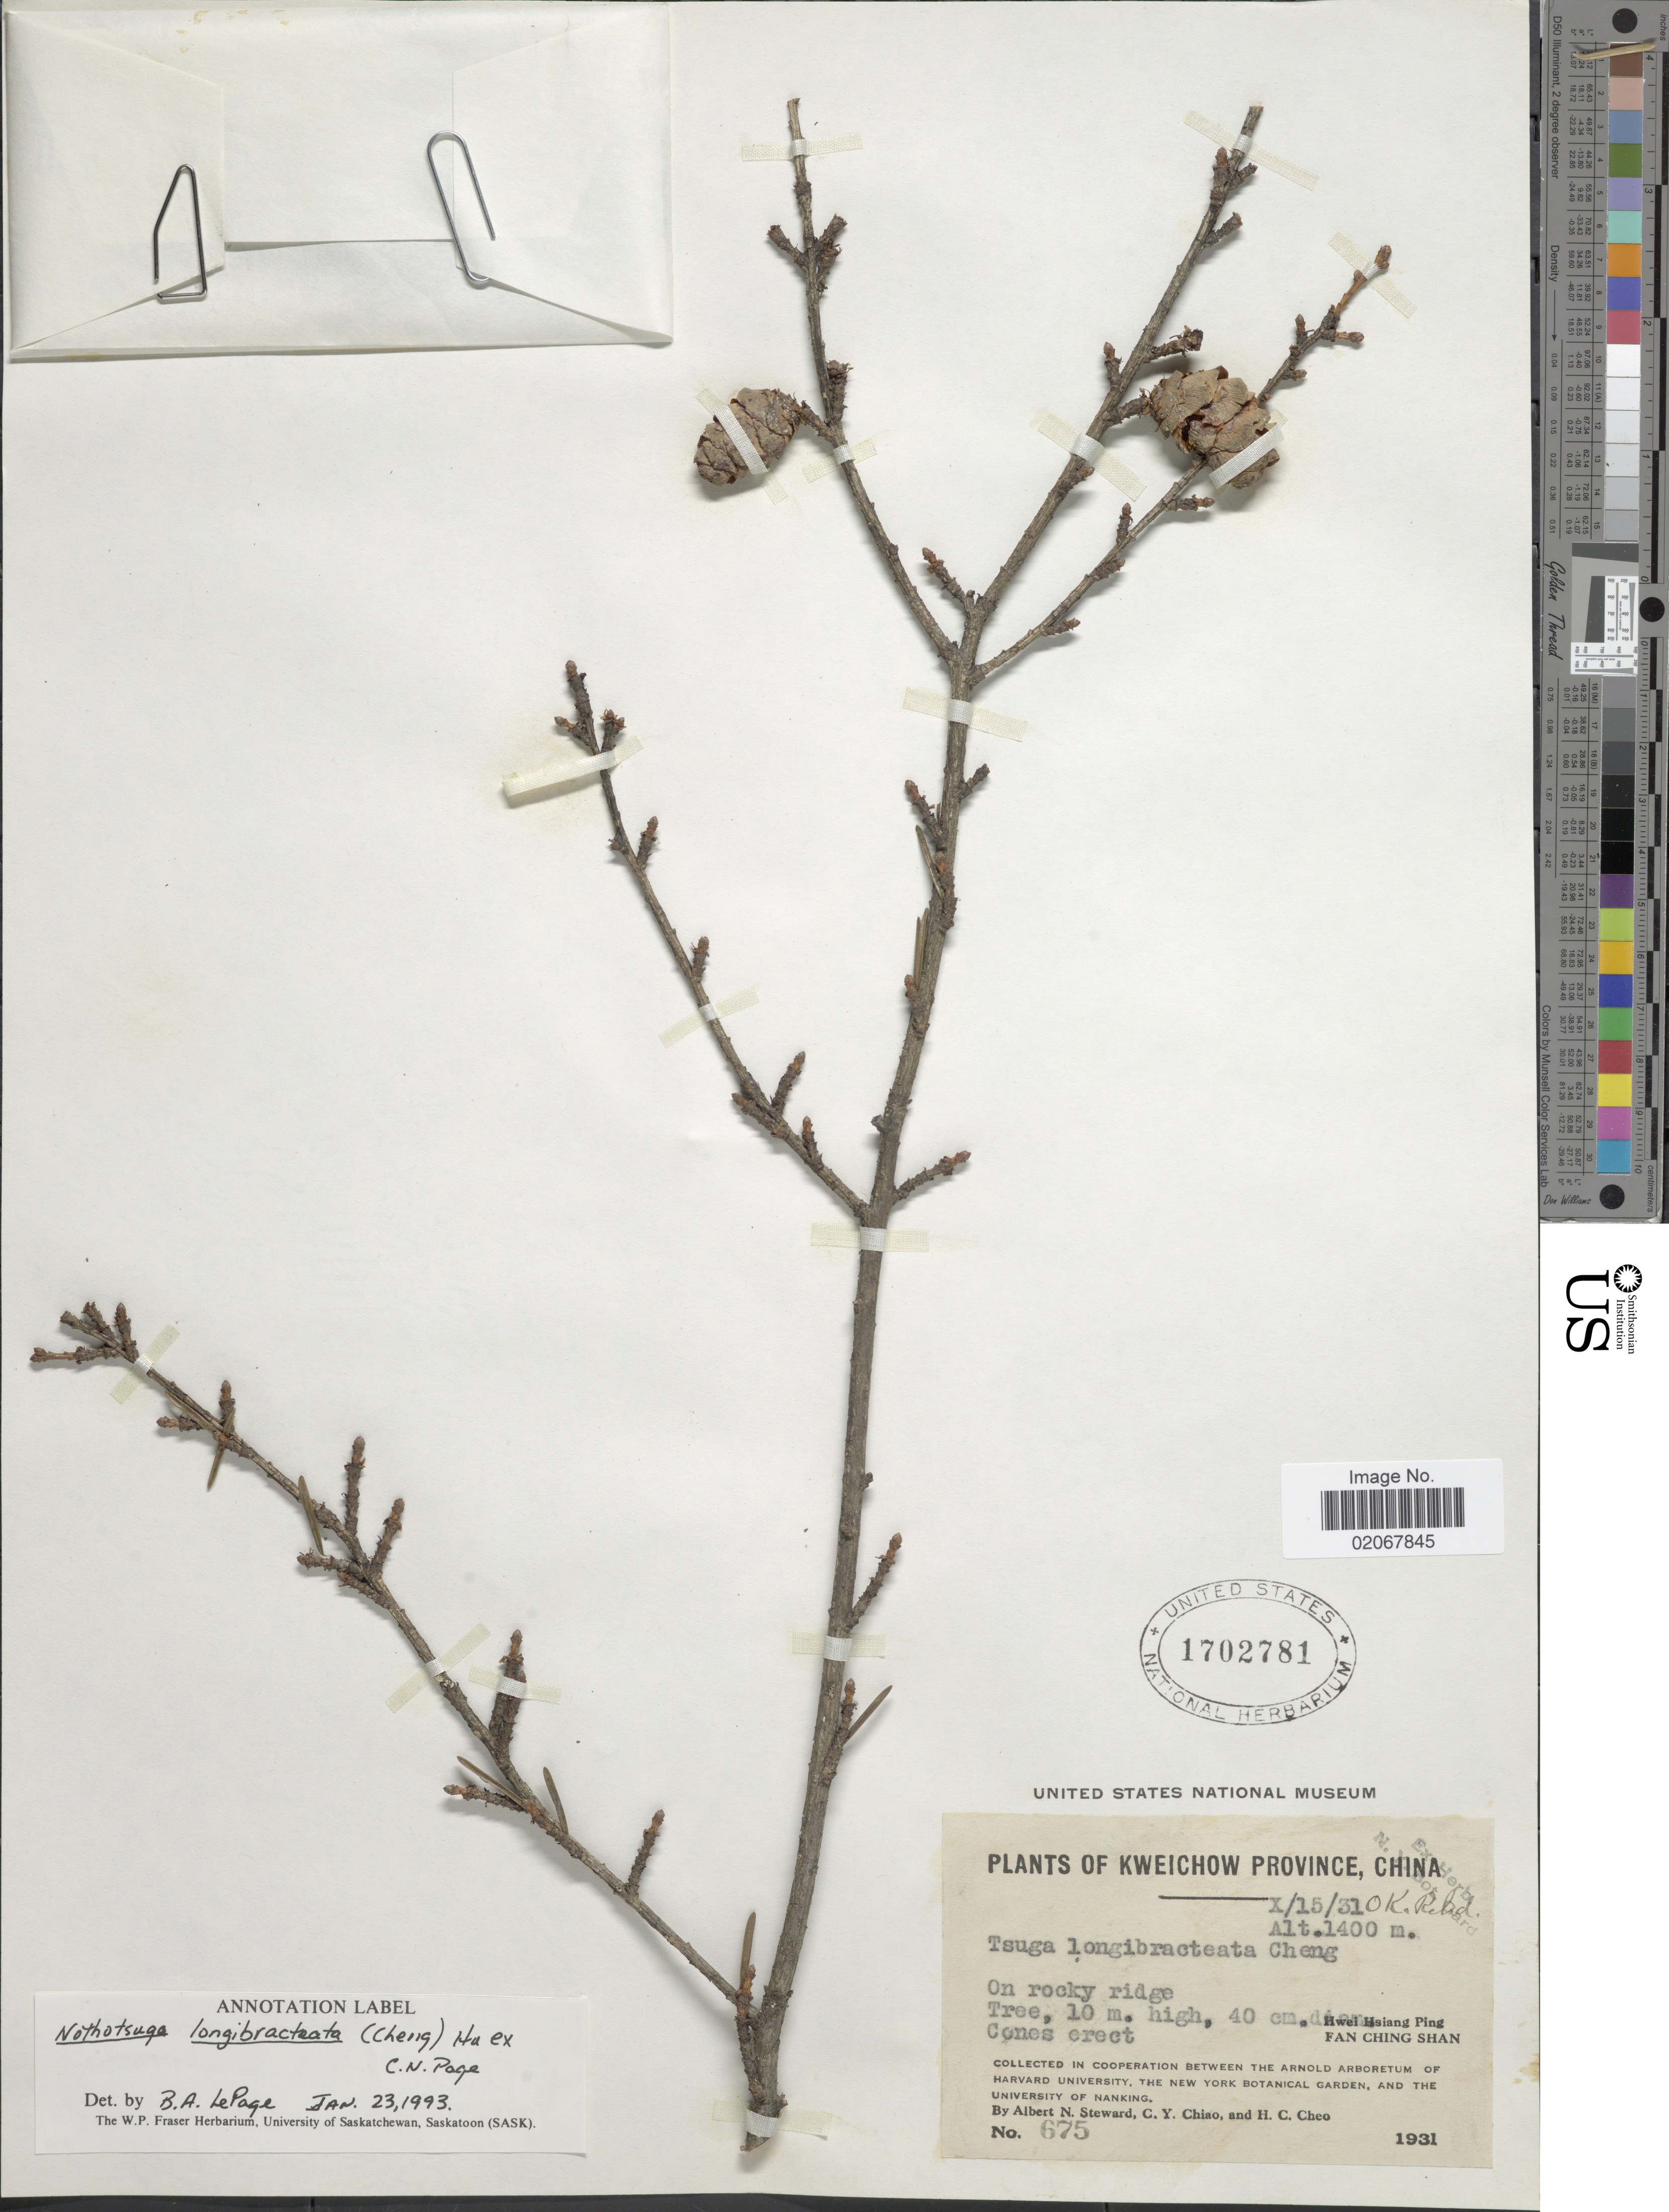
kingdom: Plantae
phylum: Tracheophyta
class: Pinopsida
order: Pinales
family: Pinaceae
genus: Nothotsuga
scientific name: Nothotsuga longibracteata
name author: (Cheng) Hu ex C.N. Page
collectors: A. N. Steward, C. Y. Chiao & H. Cheo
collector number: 675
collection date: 1931-10-15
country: China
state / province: Guizhou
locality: Kweichow Province. Hwei Hsiang Ping. Fan Ching Shan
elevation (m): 1400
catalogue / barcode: US 1702781